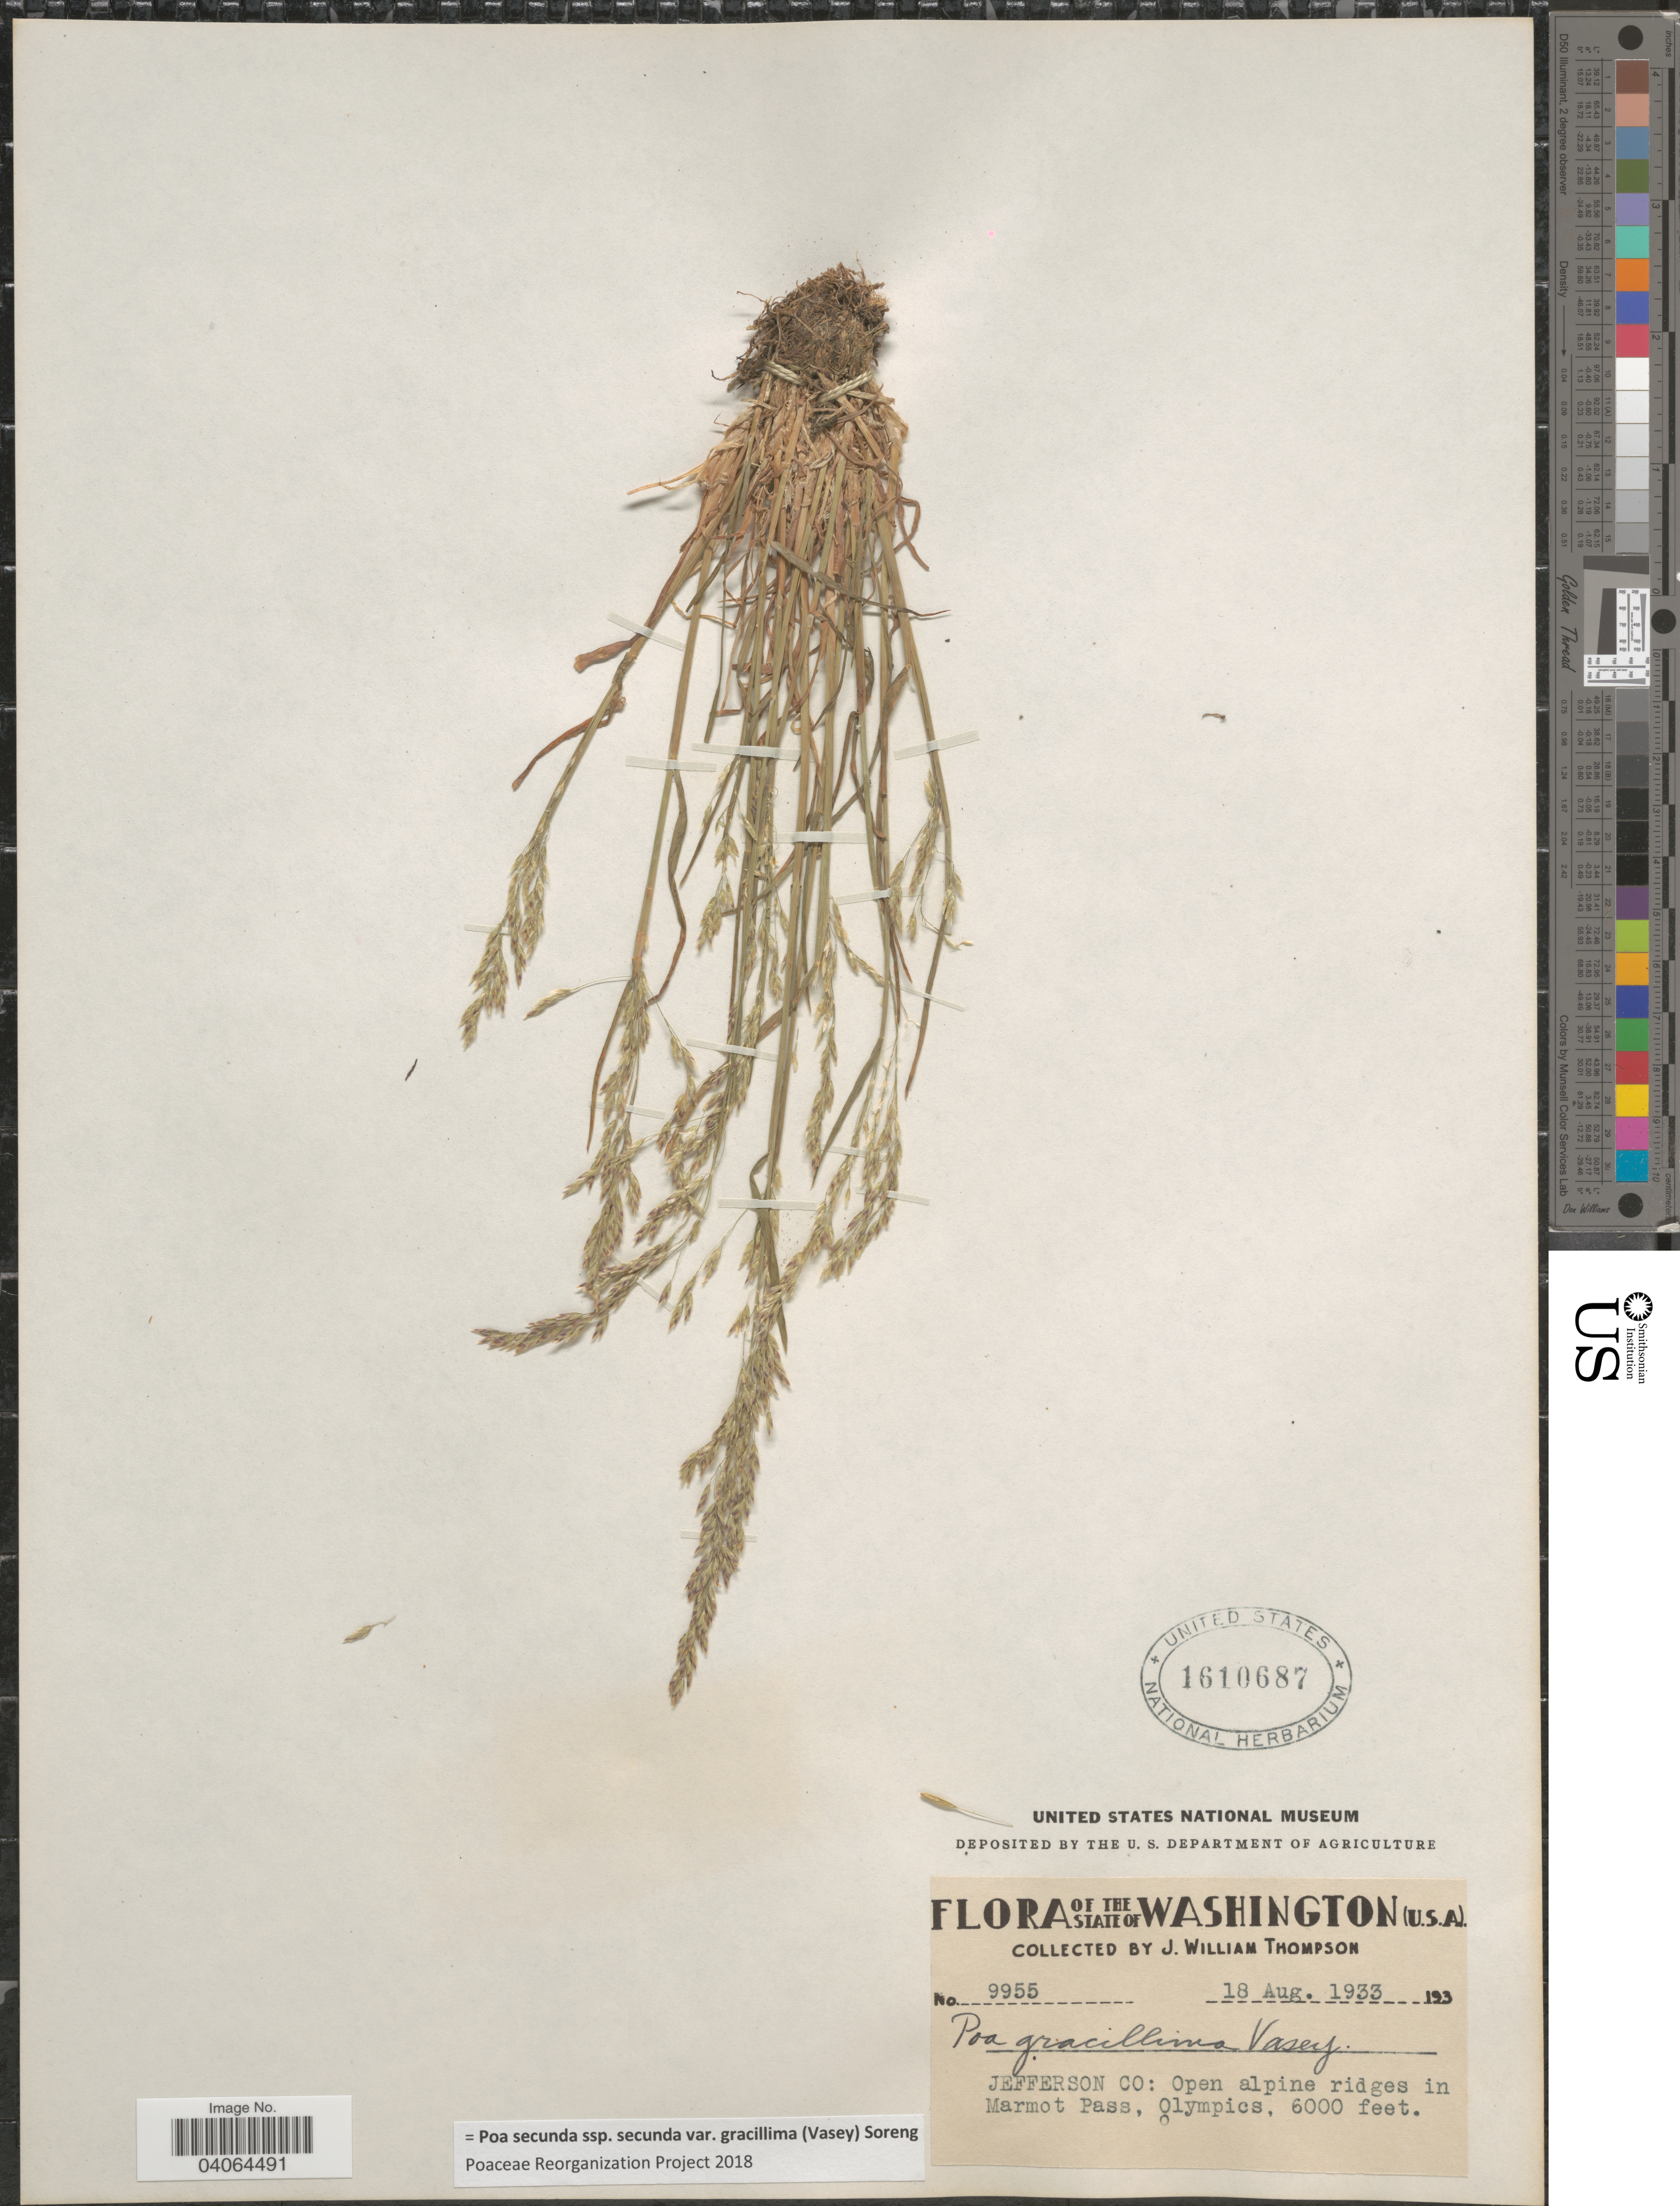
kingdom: Plantae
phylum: Tracheophyta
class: Liliopsida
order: Poales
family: Poaceae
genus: Poa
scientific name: Poa secunda subsp. secunda var. gracillima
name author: (Vasey) Soreng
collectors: J. W. Thompson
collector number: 9955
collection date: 1933-08-18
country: United States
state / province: Washington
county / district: Jefferson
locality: Jefferson Co: Open alpine ridges in Marmot Pass, Olympics.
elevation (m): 1829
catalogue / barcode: US 1610687